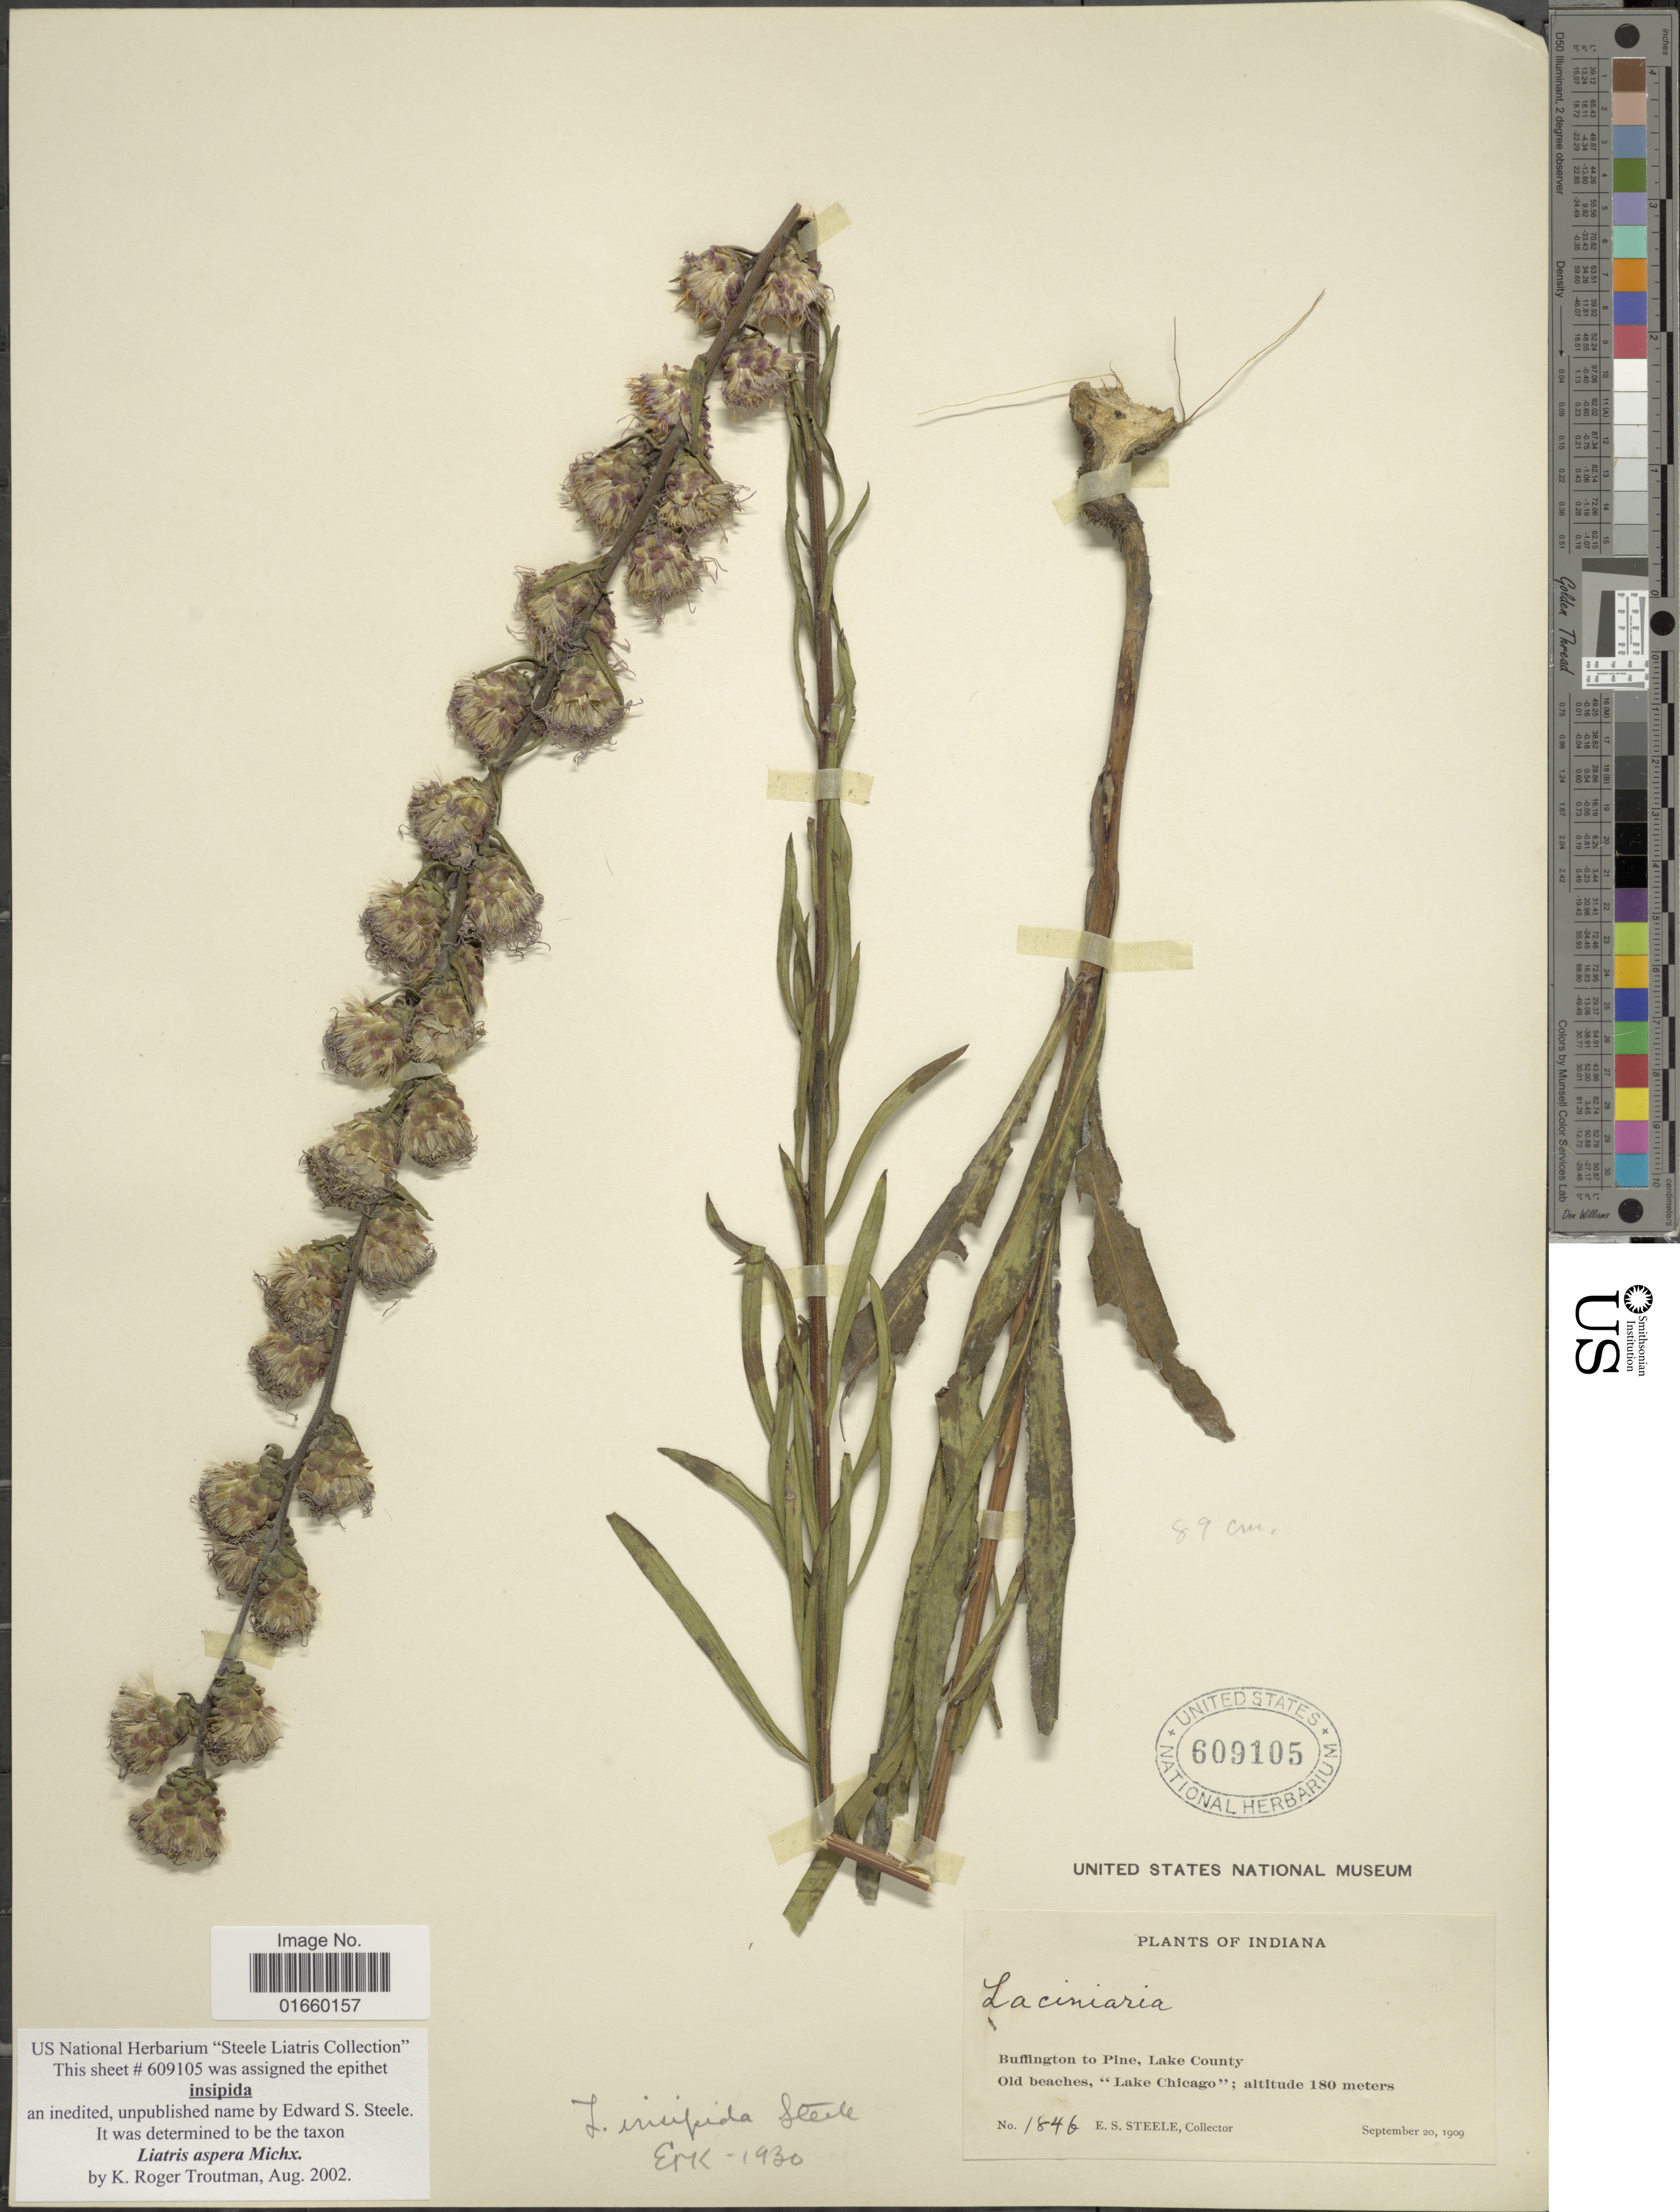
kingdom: Plantae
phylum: Tracheophyta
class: Magnoliopsida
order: Asterales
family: Asteraceae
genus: Liatris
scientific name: Liatris aspera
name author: Michx.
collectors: E. Steele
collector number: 1846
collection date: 1909-09-20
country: United States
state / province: Indiana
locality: Buffington to Pine, Lake County, Old beaches, "Lake Chicago"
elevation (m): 180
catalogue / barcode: US 609105